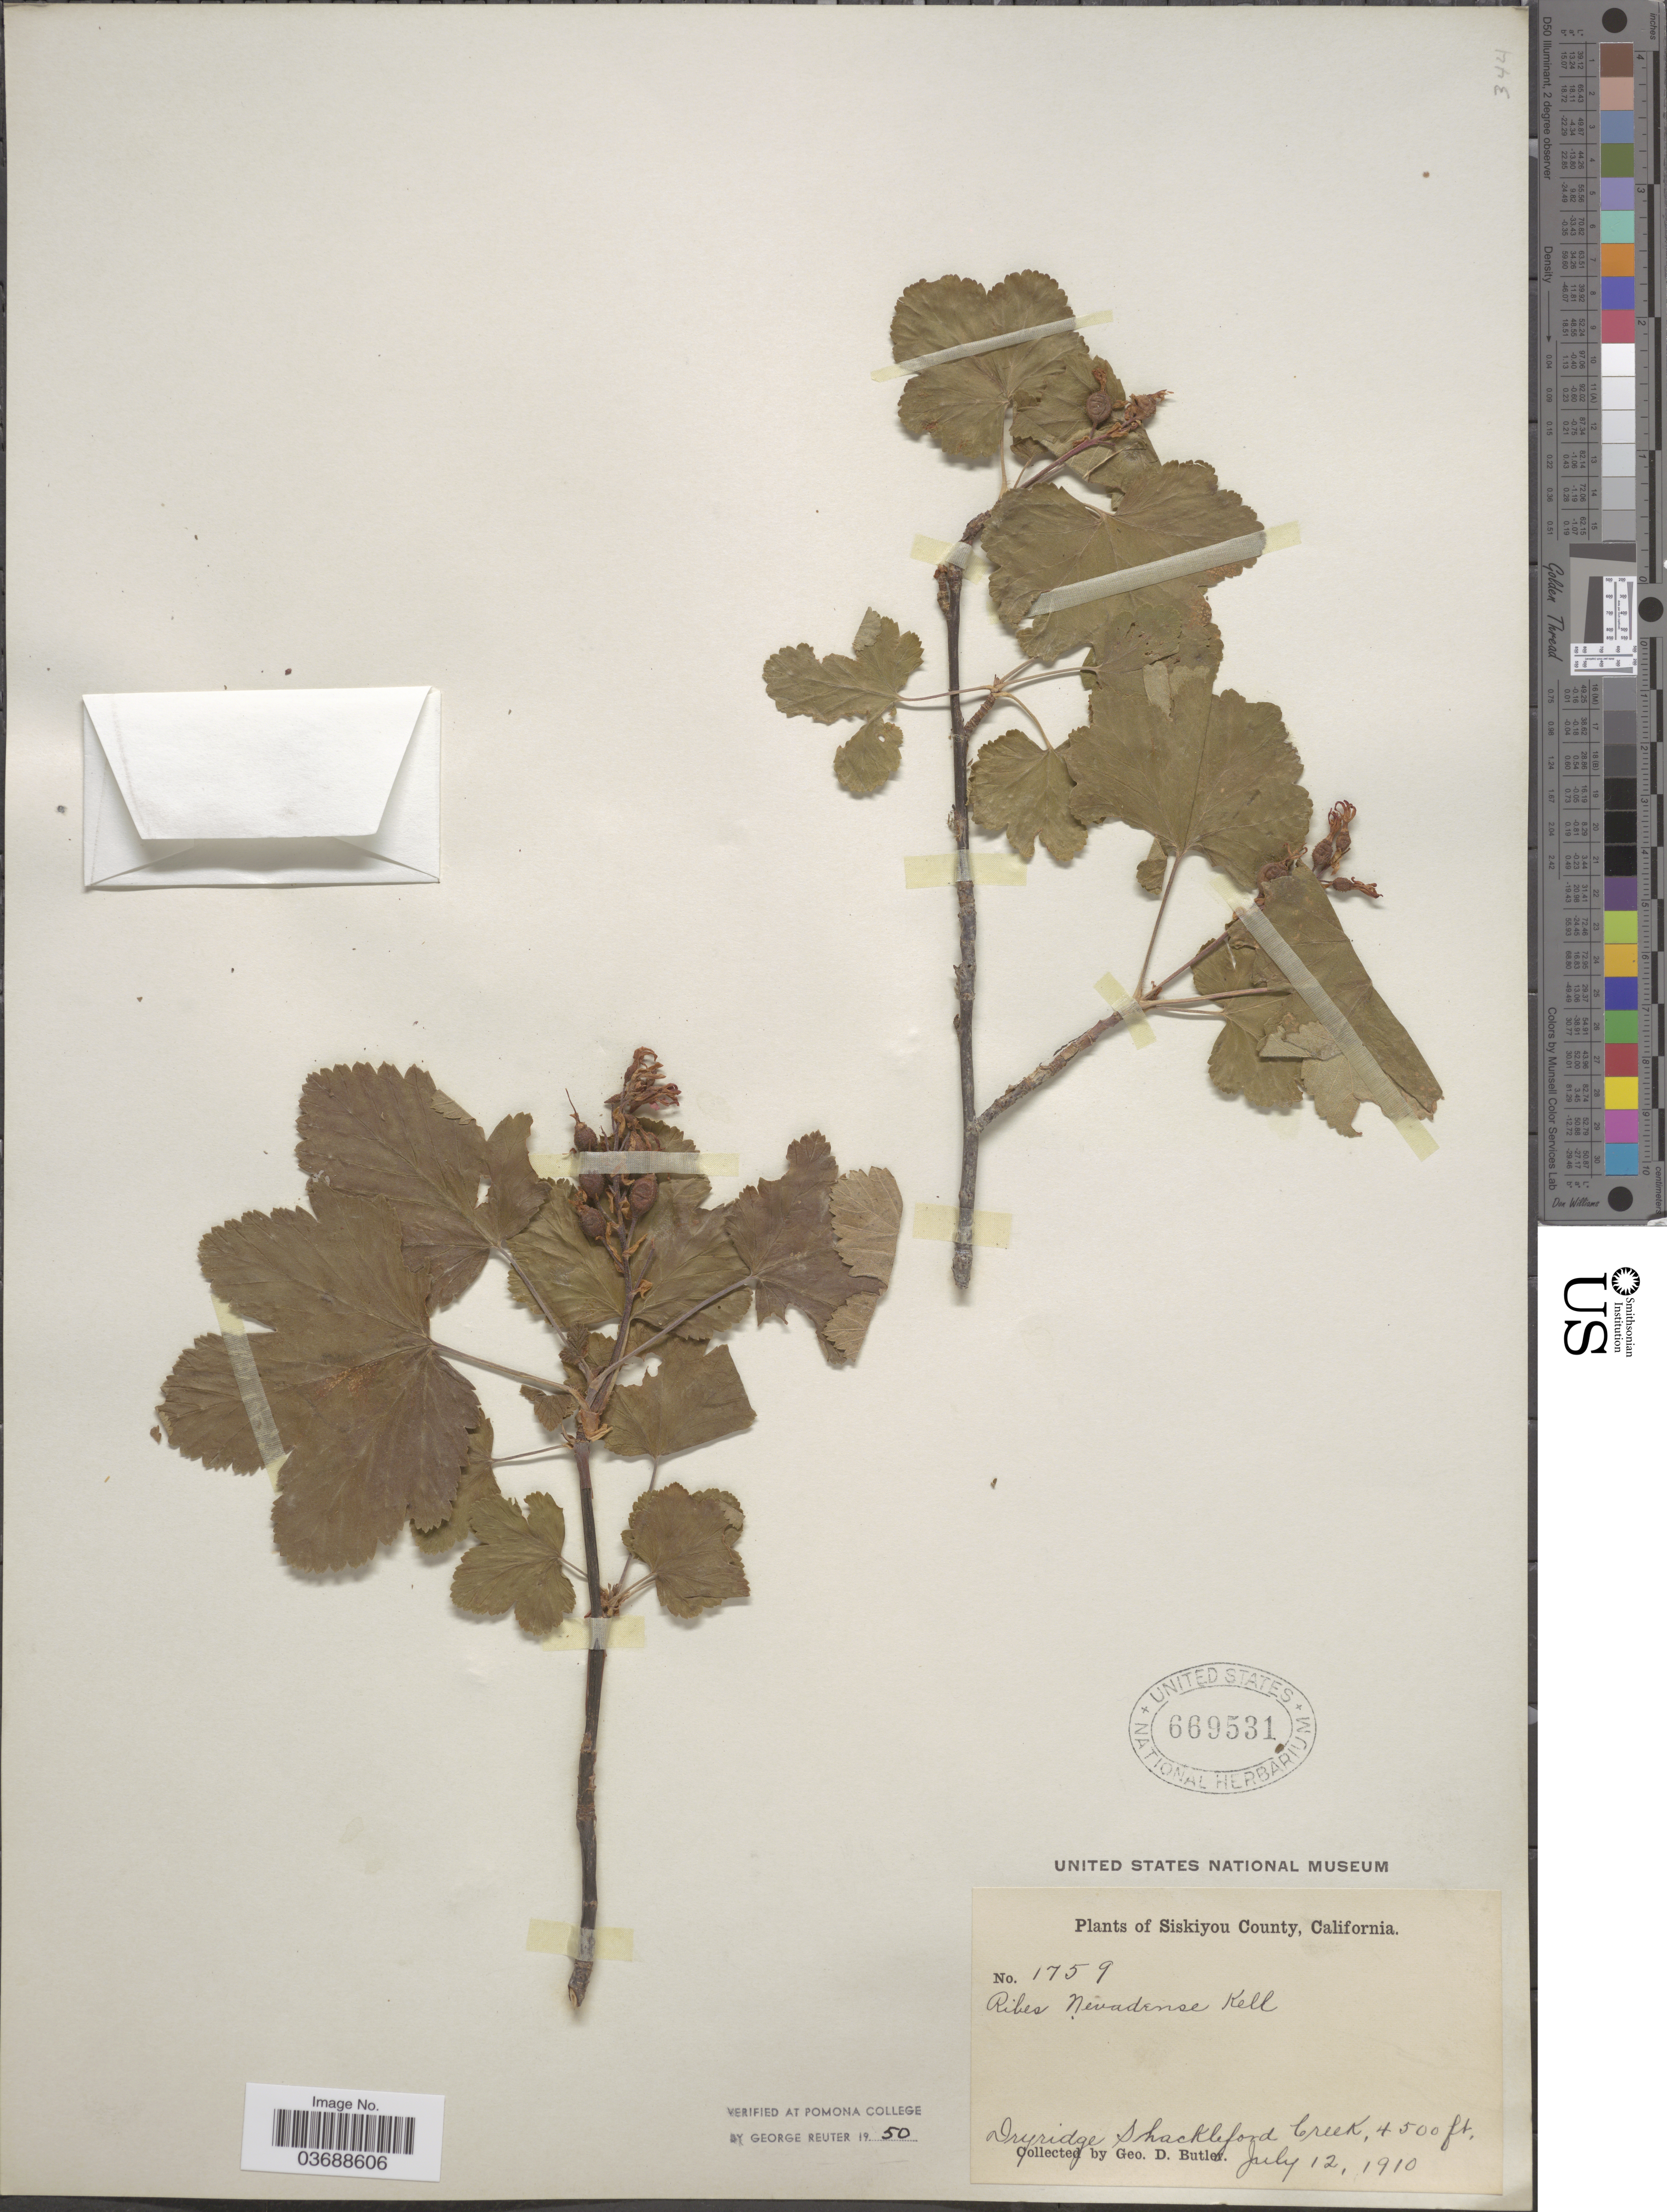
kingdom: Plantae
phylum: Tracheophyta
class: Magnoliopsida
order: Saxifragales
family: Grossulariaceae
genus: Ribes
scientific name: Ribes nevadense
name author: Kellogg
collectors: G. D. Butler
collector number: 1759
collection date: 1910-07-12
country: United States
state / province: California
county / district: Siskiyou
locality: Siskiyou County. Dry ridge Shackleford Creek.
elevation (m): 1372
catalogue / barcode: US 669531